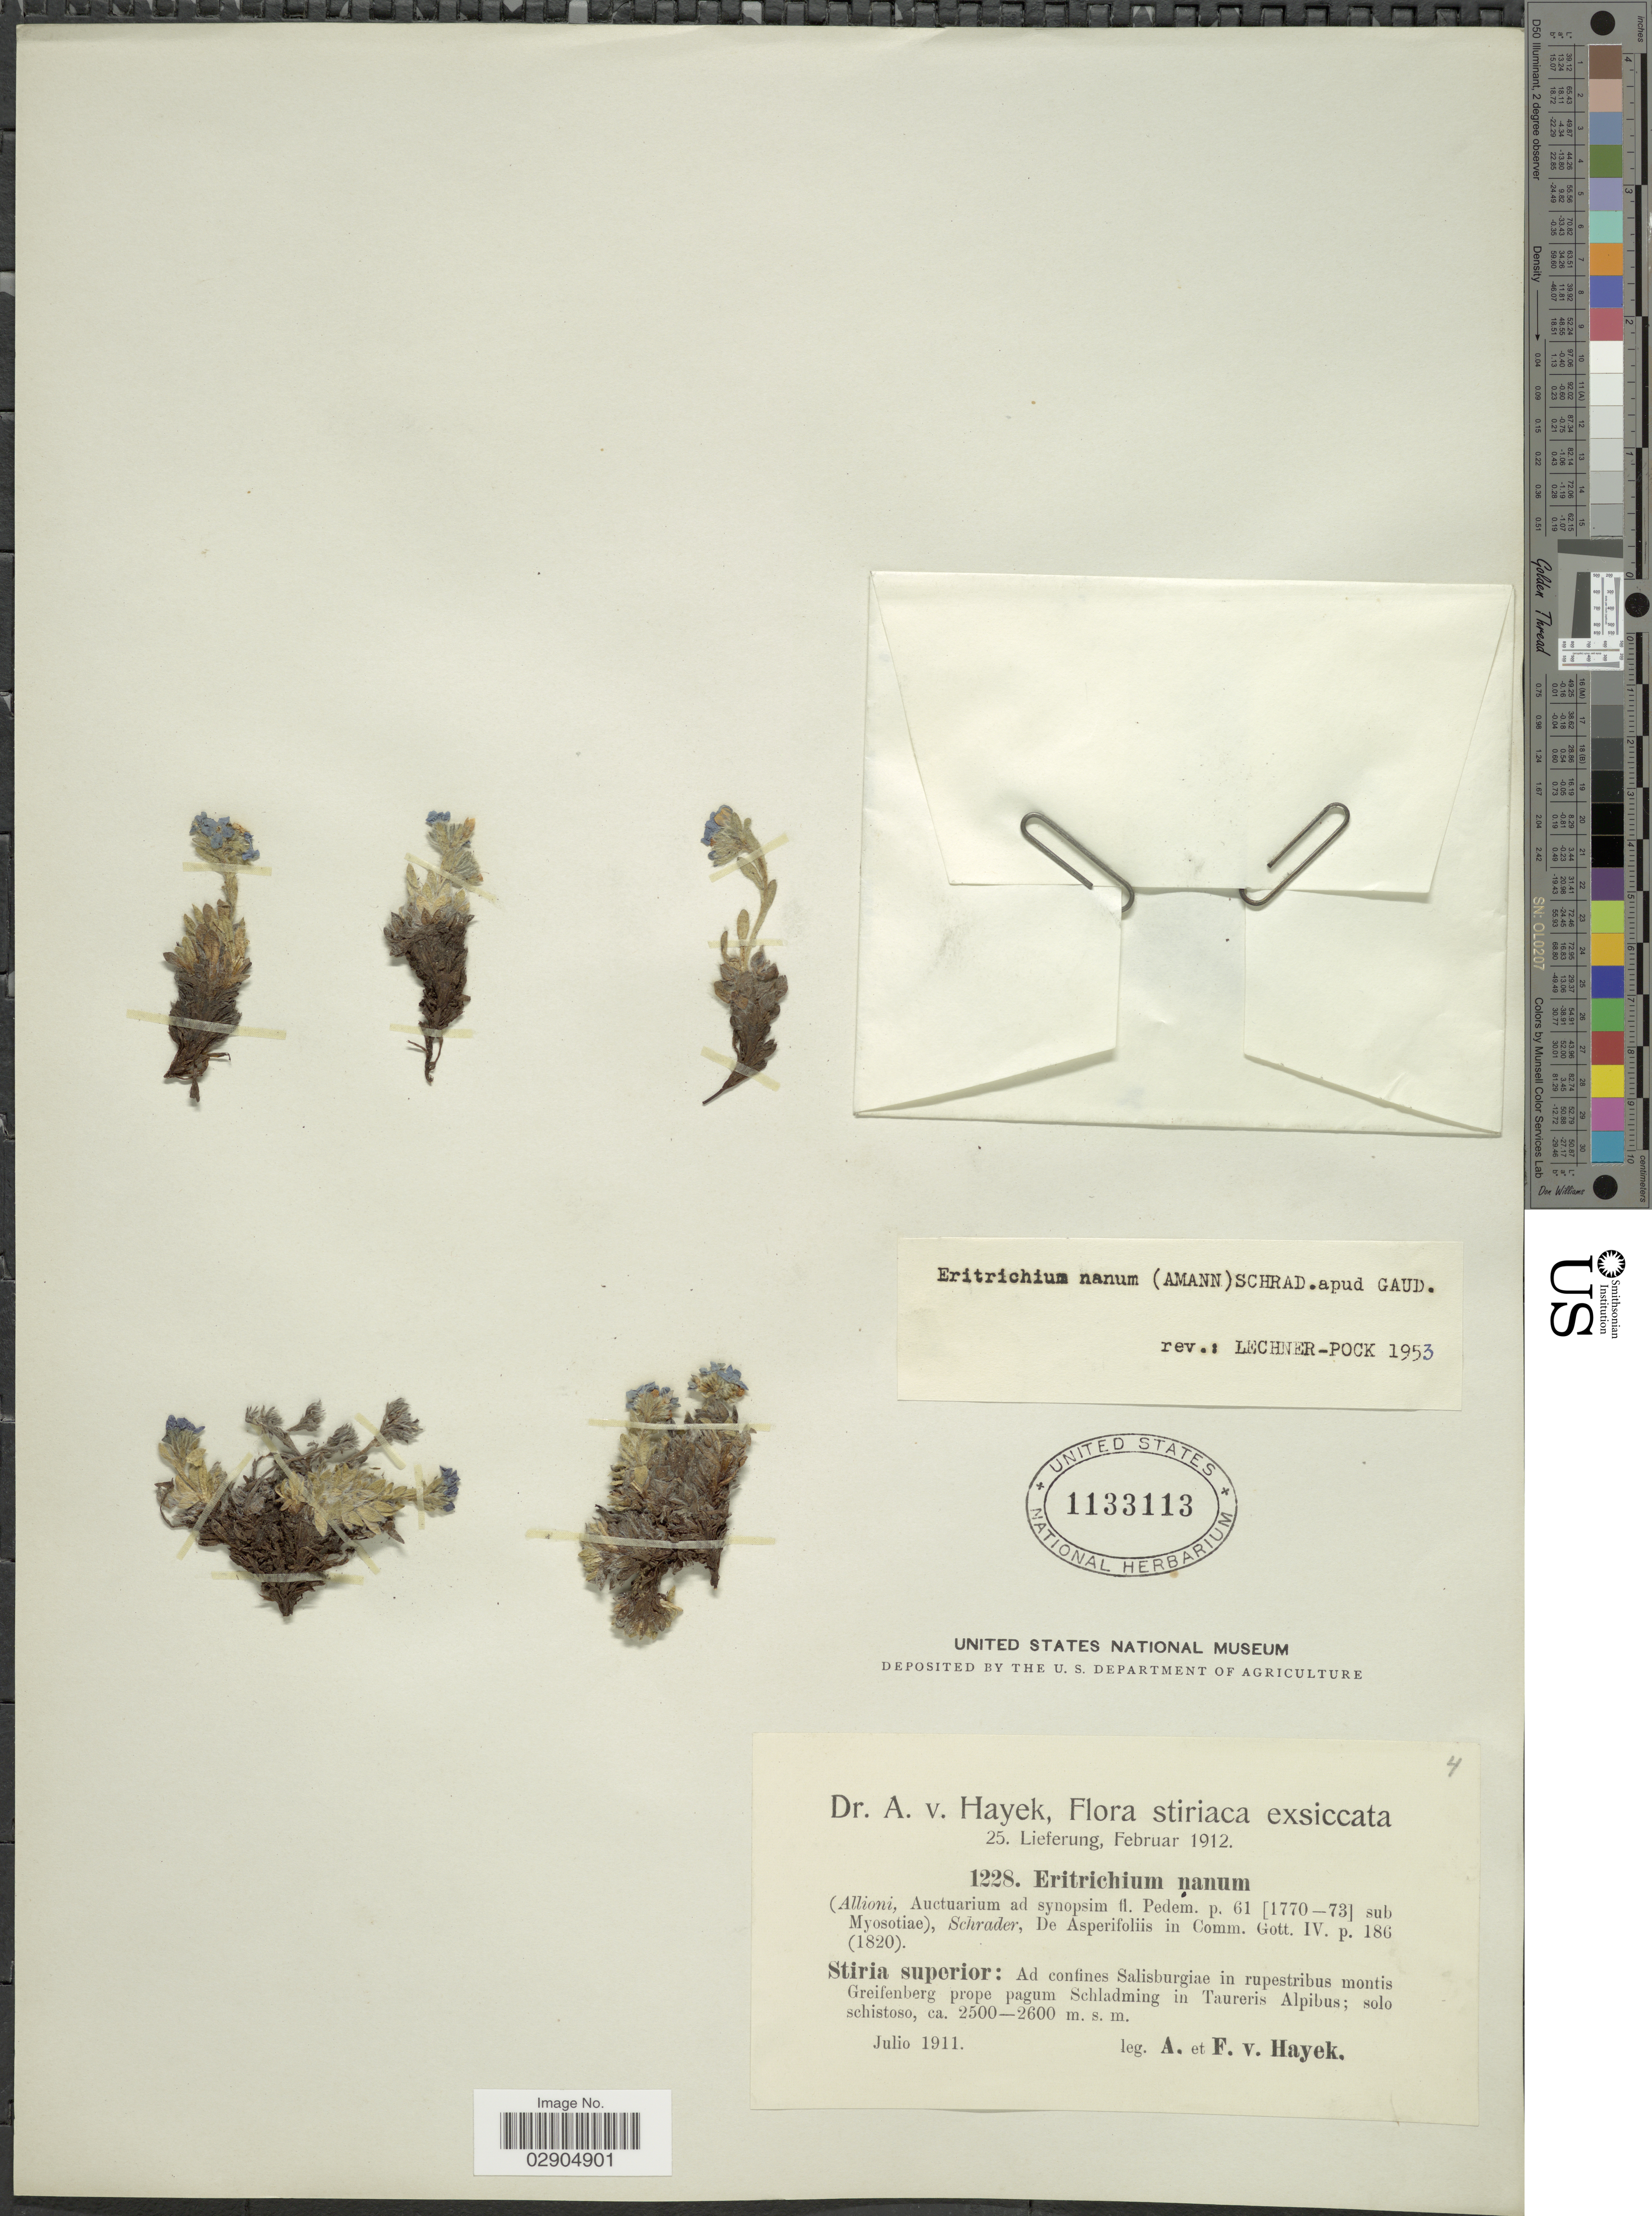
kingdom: Plantae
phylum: Tracheophyta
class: Magnoliopsida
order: Boraginales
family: Boraginaceae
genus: Eritrichium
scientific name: Eritrichium nanum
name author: (L.) Gaudin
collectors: A. Hayek & F. Hayek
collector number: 1228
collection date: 1911-07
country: Austria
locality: Stiria, Stiria superior: ad confines Salisburgiae in rupestribus montis Greifenberg, prope pagum Schladming in Taureris Alpibus, solo schistoco.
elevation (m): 2500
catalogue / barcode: US 1133113